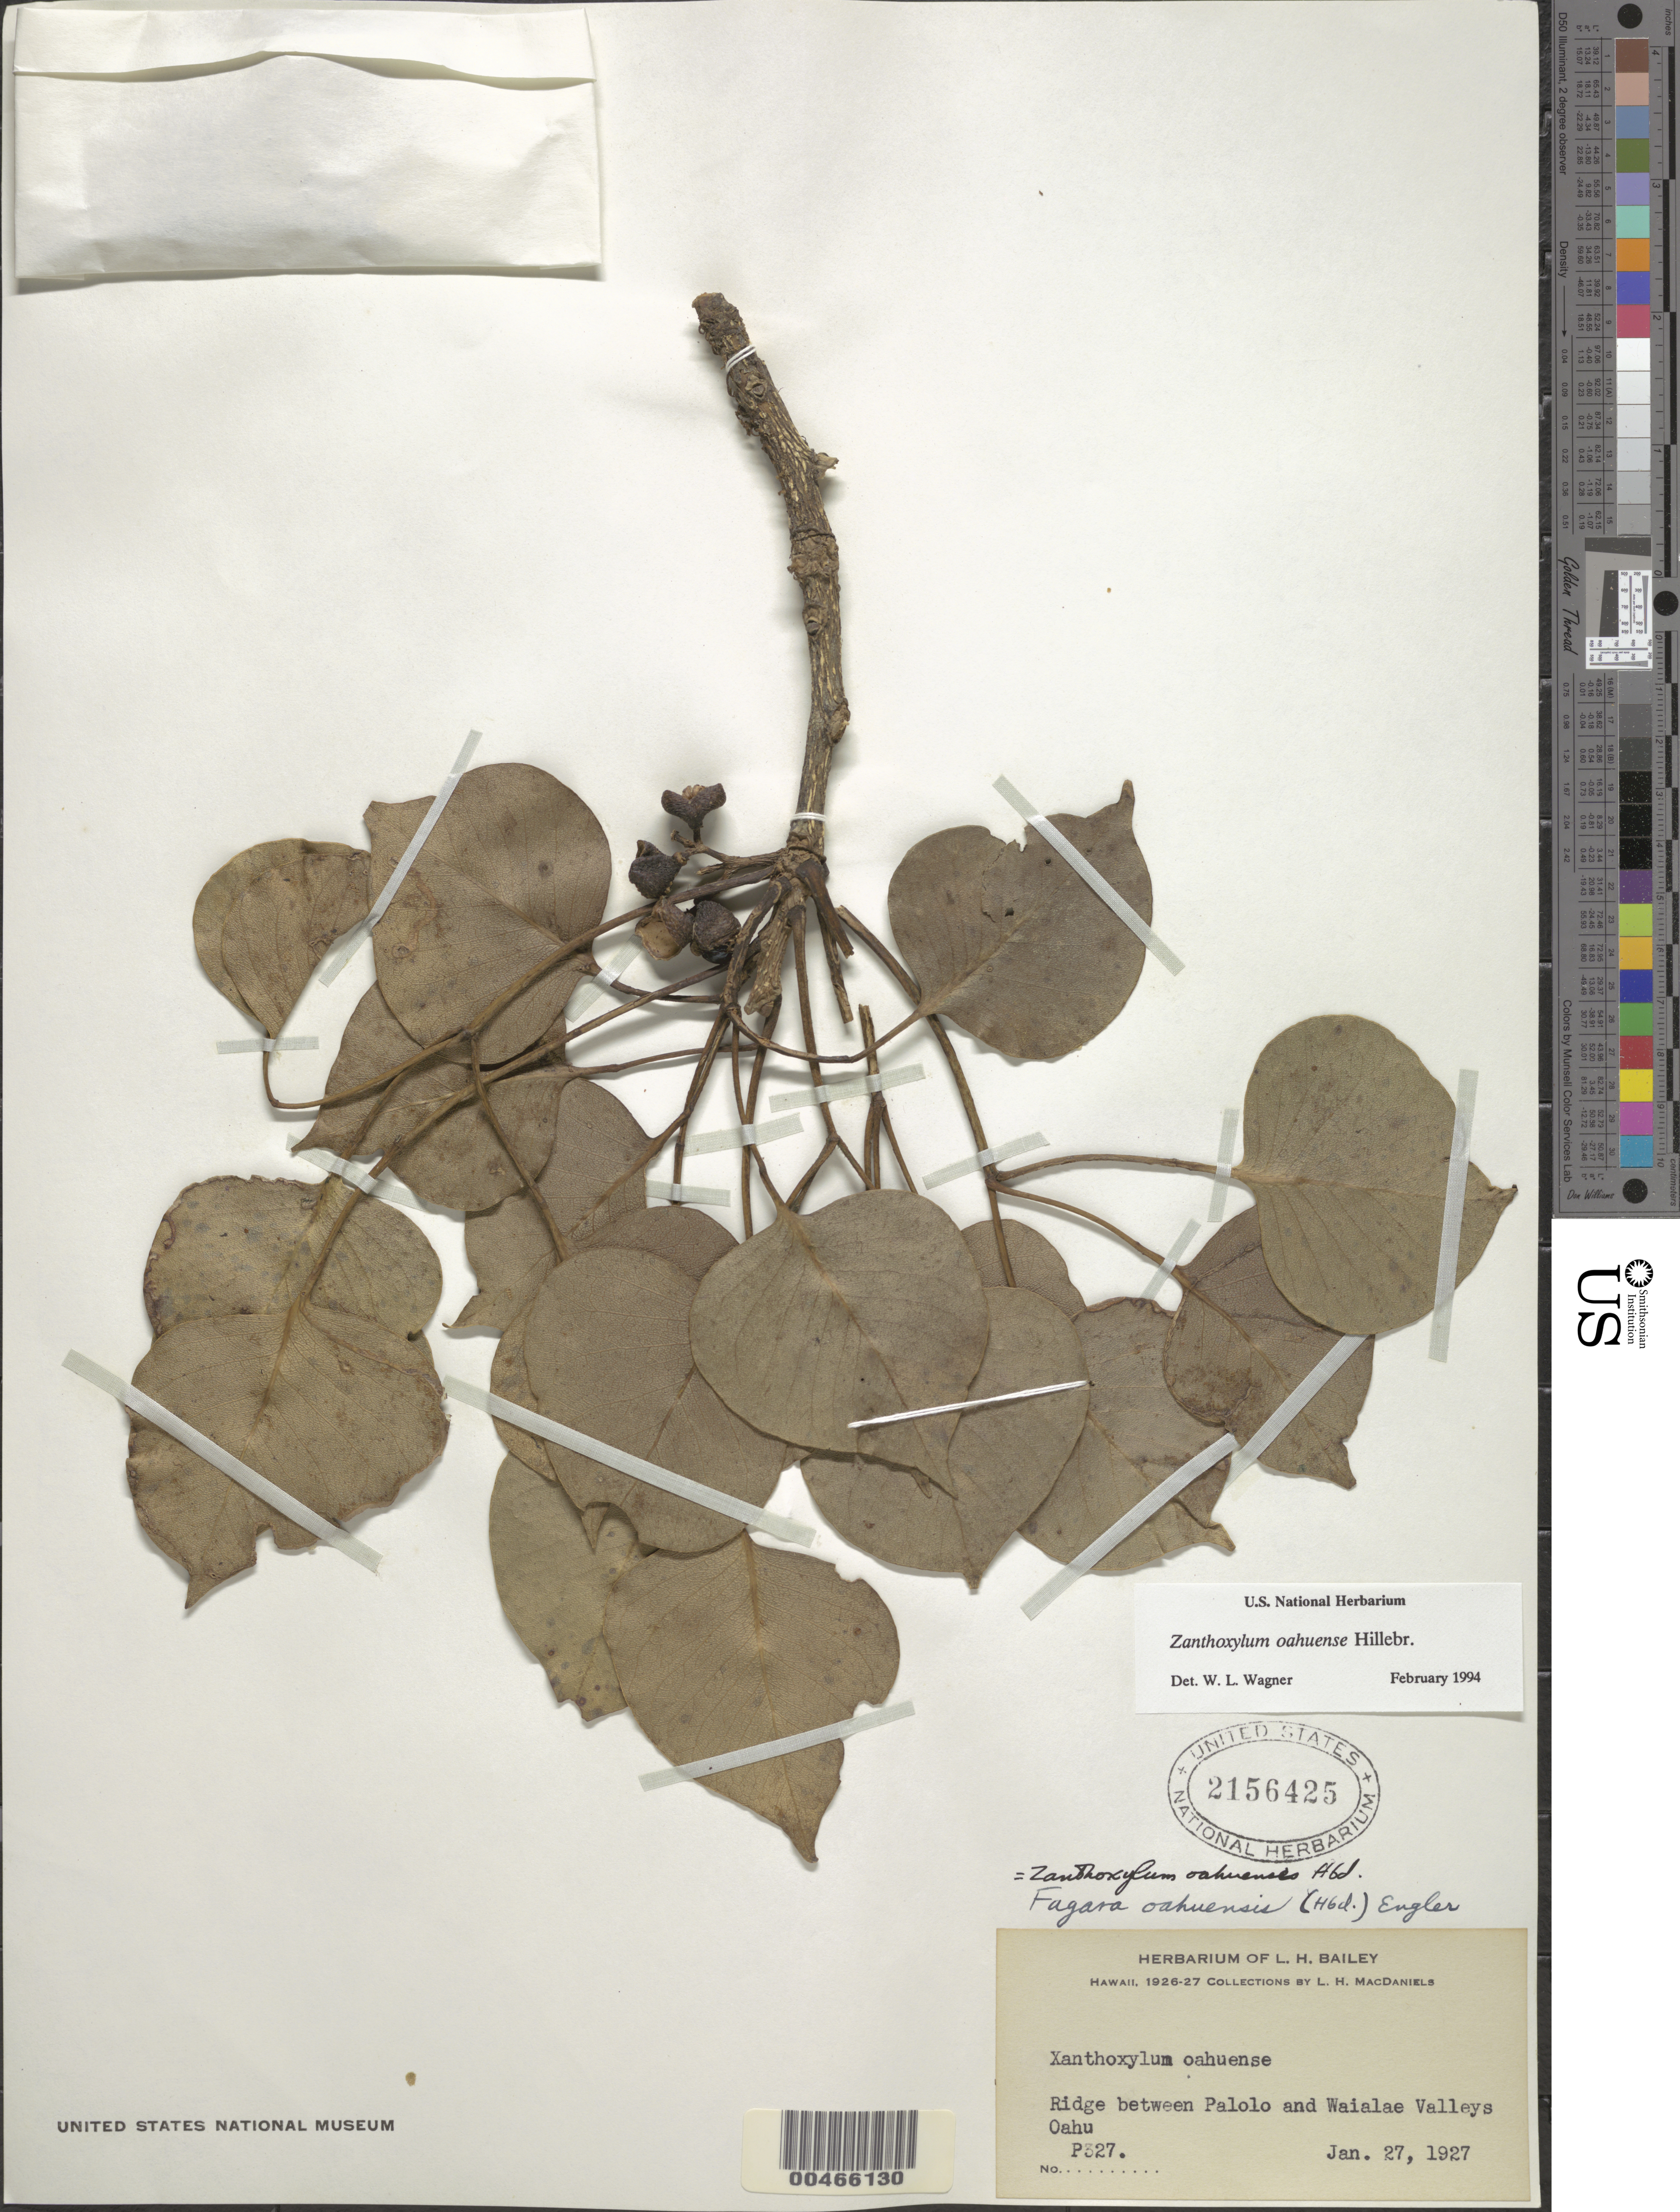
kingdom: Plantae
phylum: Tracheophyta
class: Magnoliopsida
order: Sapindales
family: Rutaceae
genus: Zanthoxylum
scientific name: Zanthoxylum oahuense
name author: Hillebr.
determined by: Wagner, W. L., (BOT), Smithsonian Institution - National Museum of Natural History (UNITED STATES)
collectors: L. MacDaniels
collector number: P327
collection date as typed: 27 Jan 1927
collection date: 1927-01-27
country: United States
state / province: Hawaii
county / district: Honolulu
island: Oahu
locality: Ridge between Palolo, and Waialae Valleys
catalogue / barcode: US 2156425